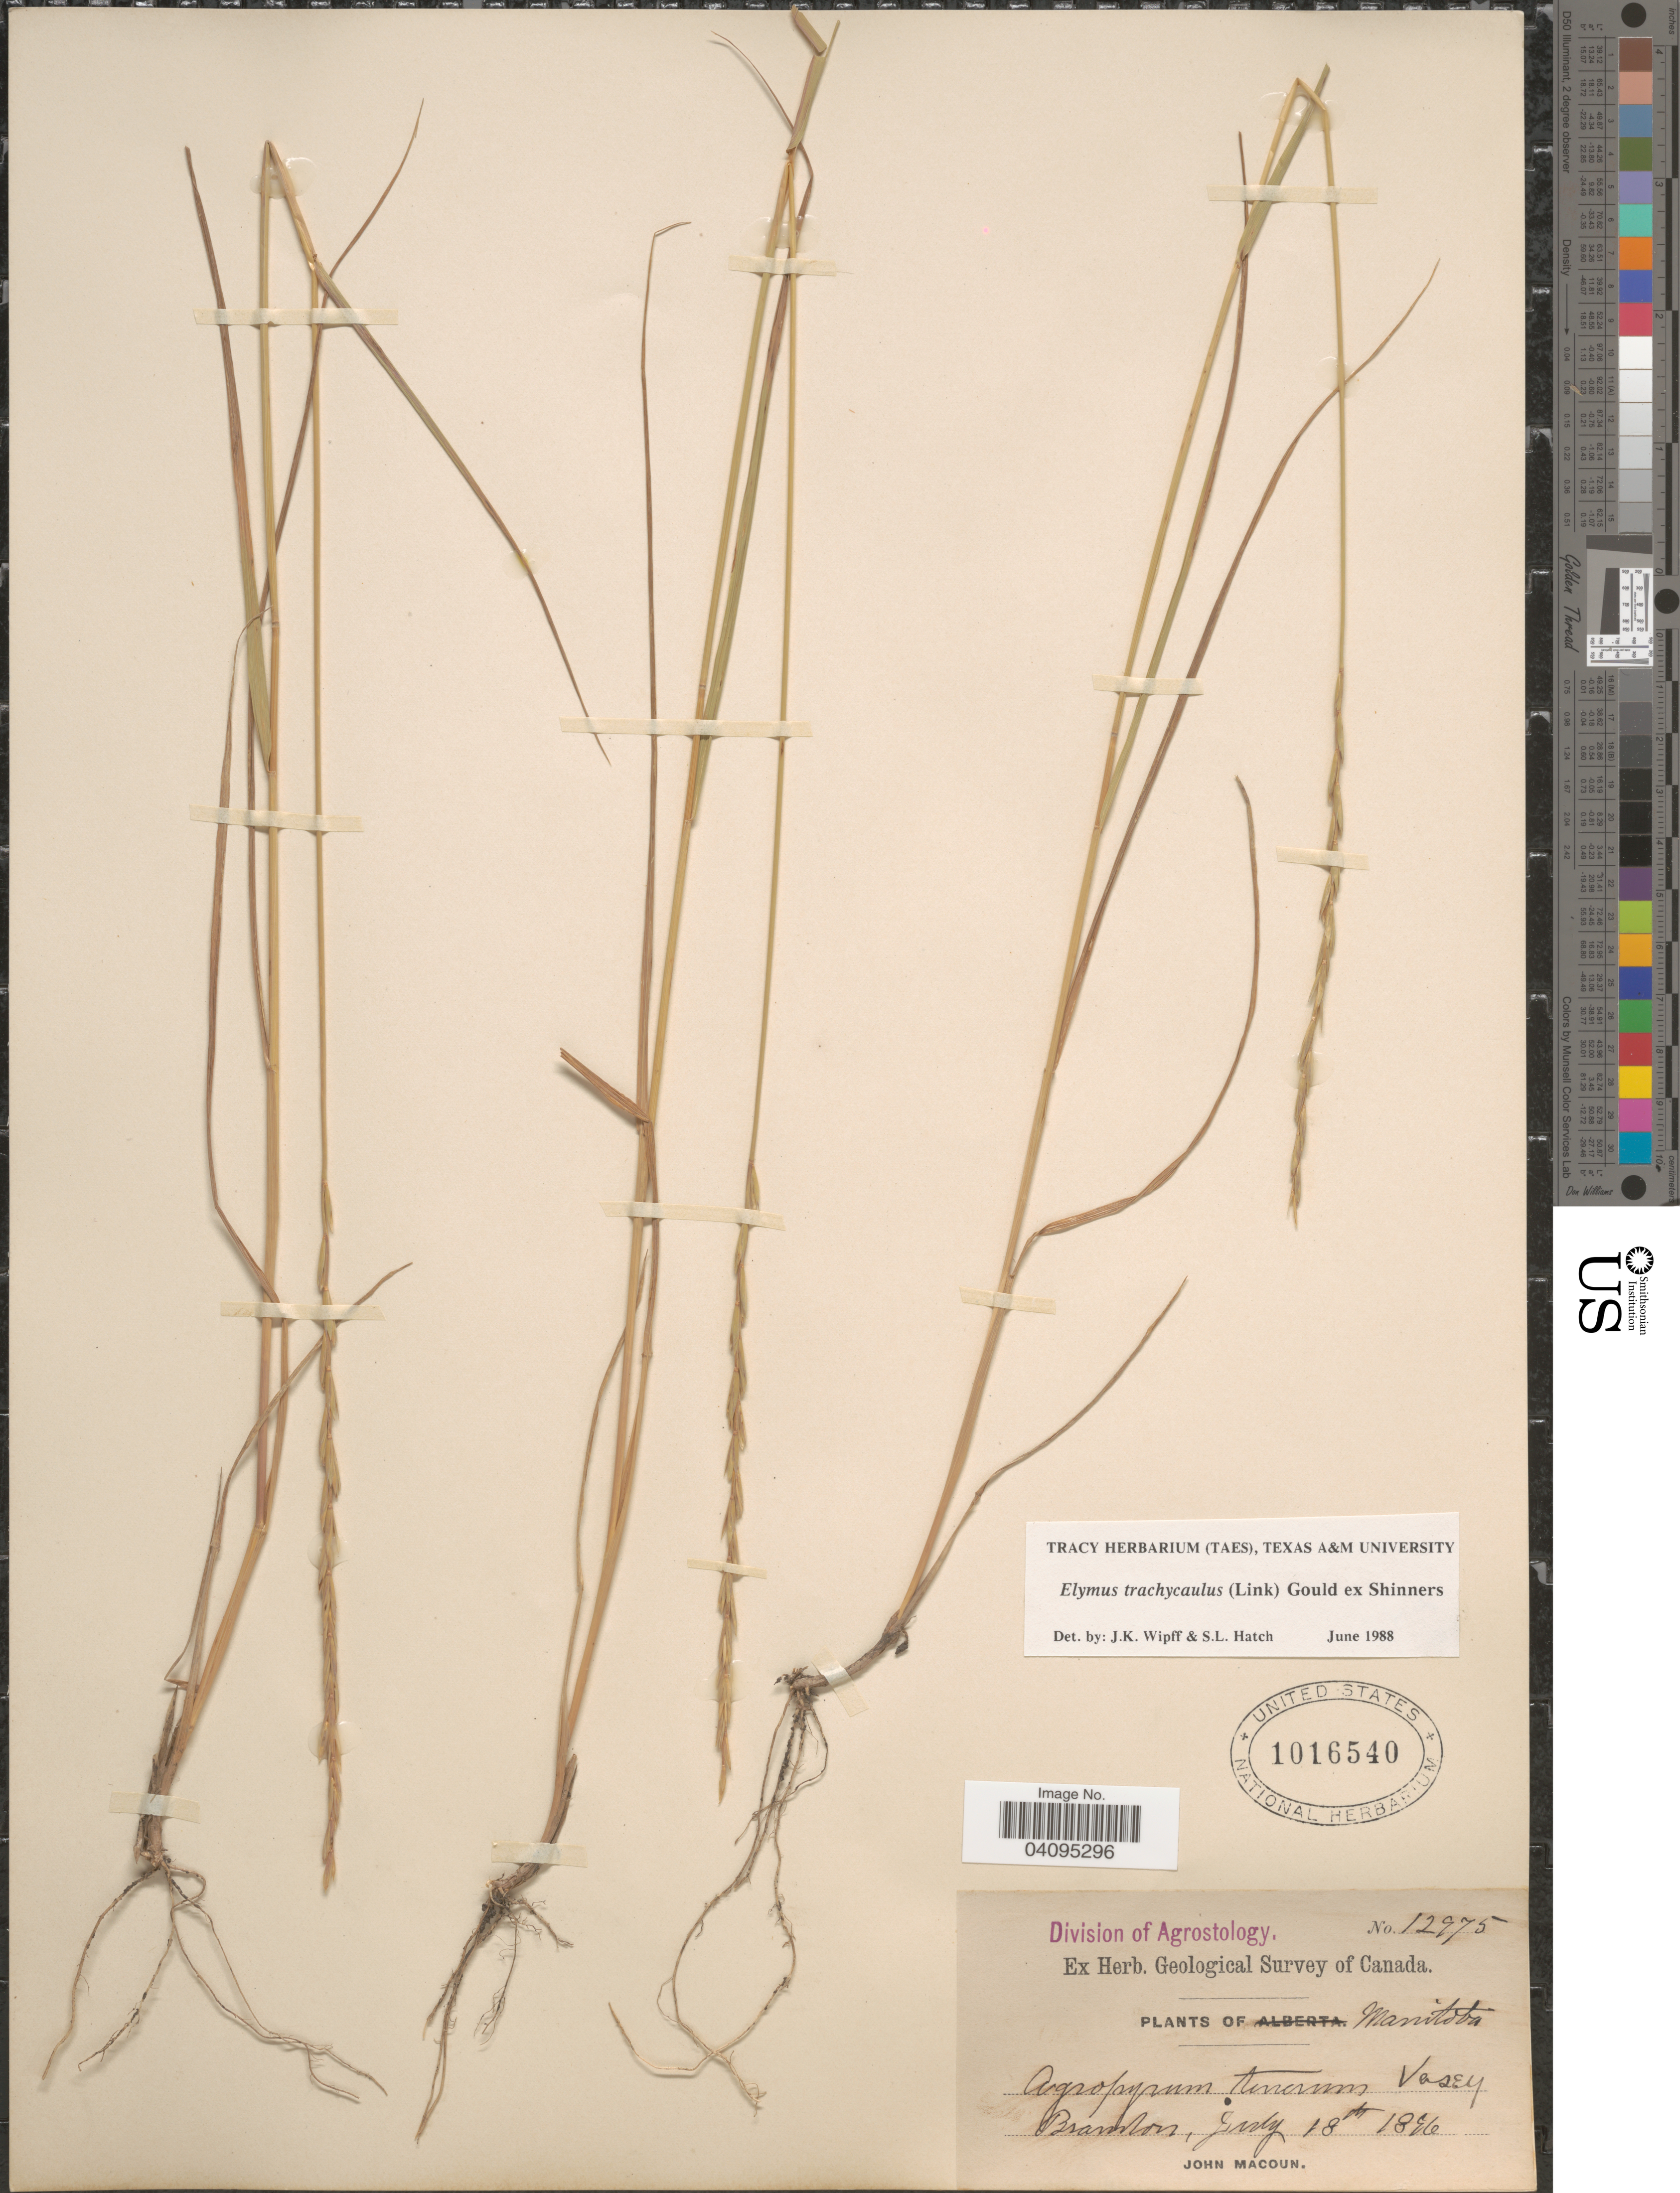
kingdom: Plantae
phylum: Tracheophyta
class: Liliopsida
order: Poales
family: Poaceae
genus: Elymus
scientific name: Elymus trachycaulus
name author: (Link) Gould ex Shinners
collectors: J. Macoun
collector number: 12975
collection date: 1896-07-18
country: Canada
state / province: Manitoba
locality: Geological Survey of Canada. Brandon.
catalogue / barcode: US 1016540